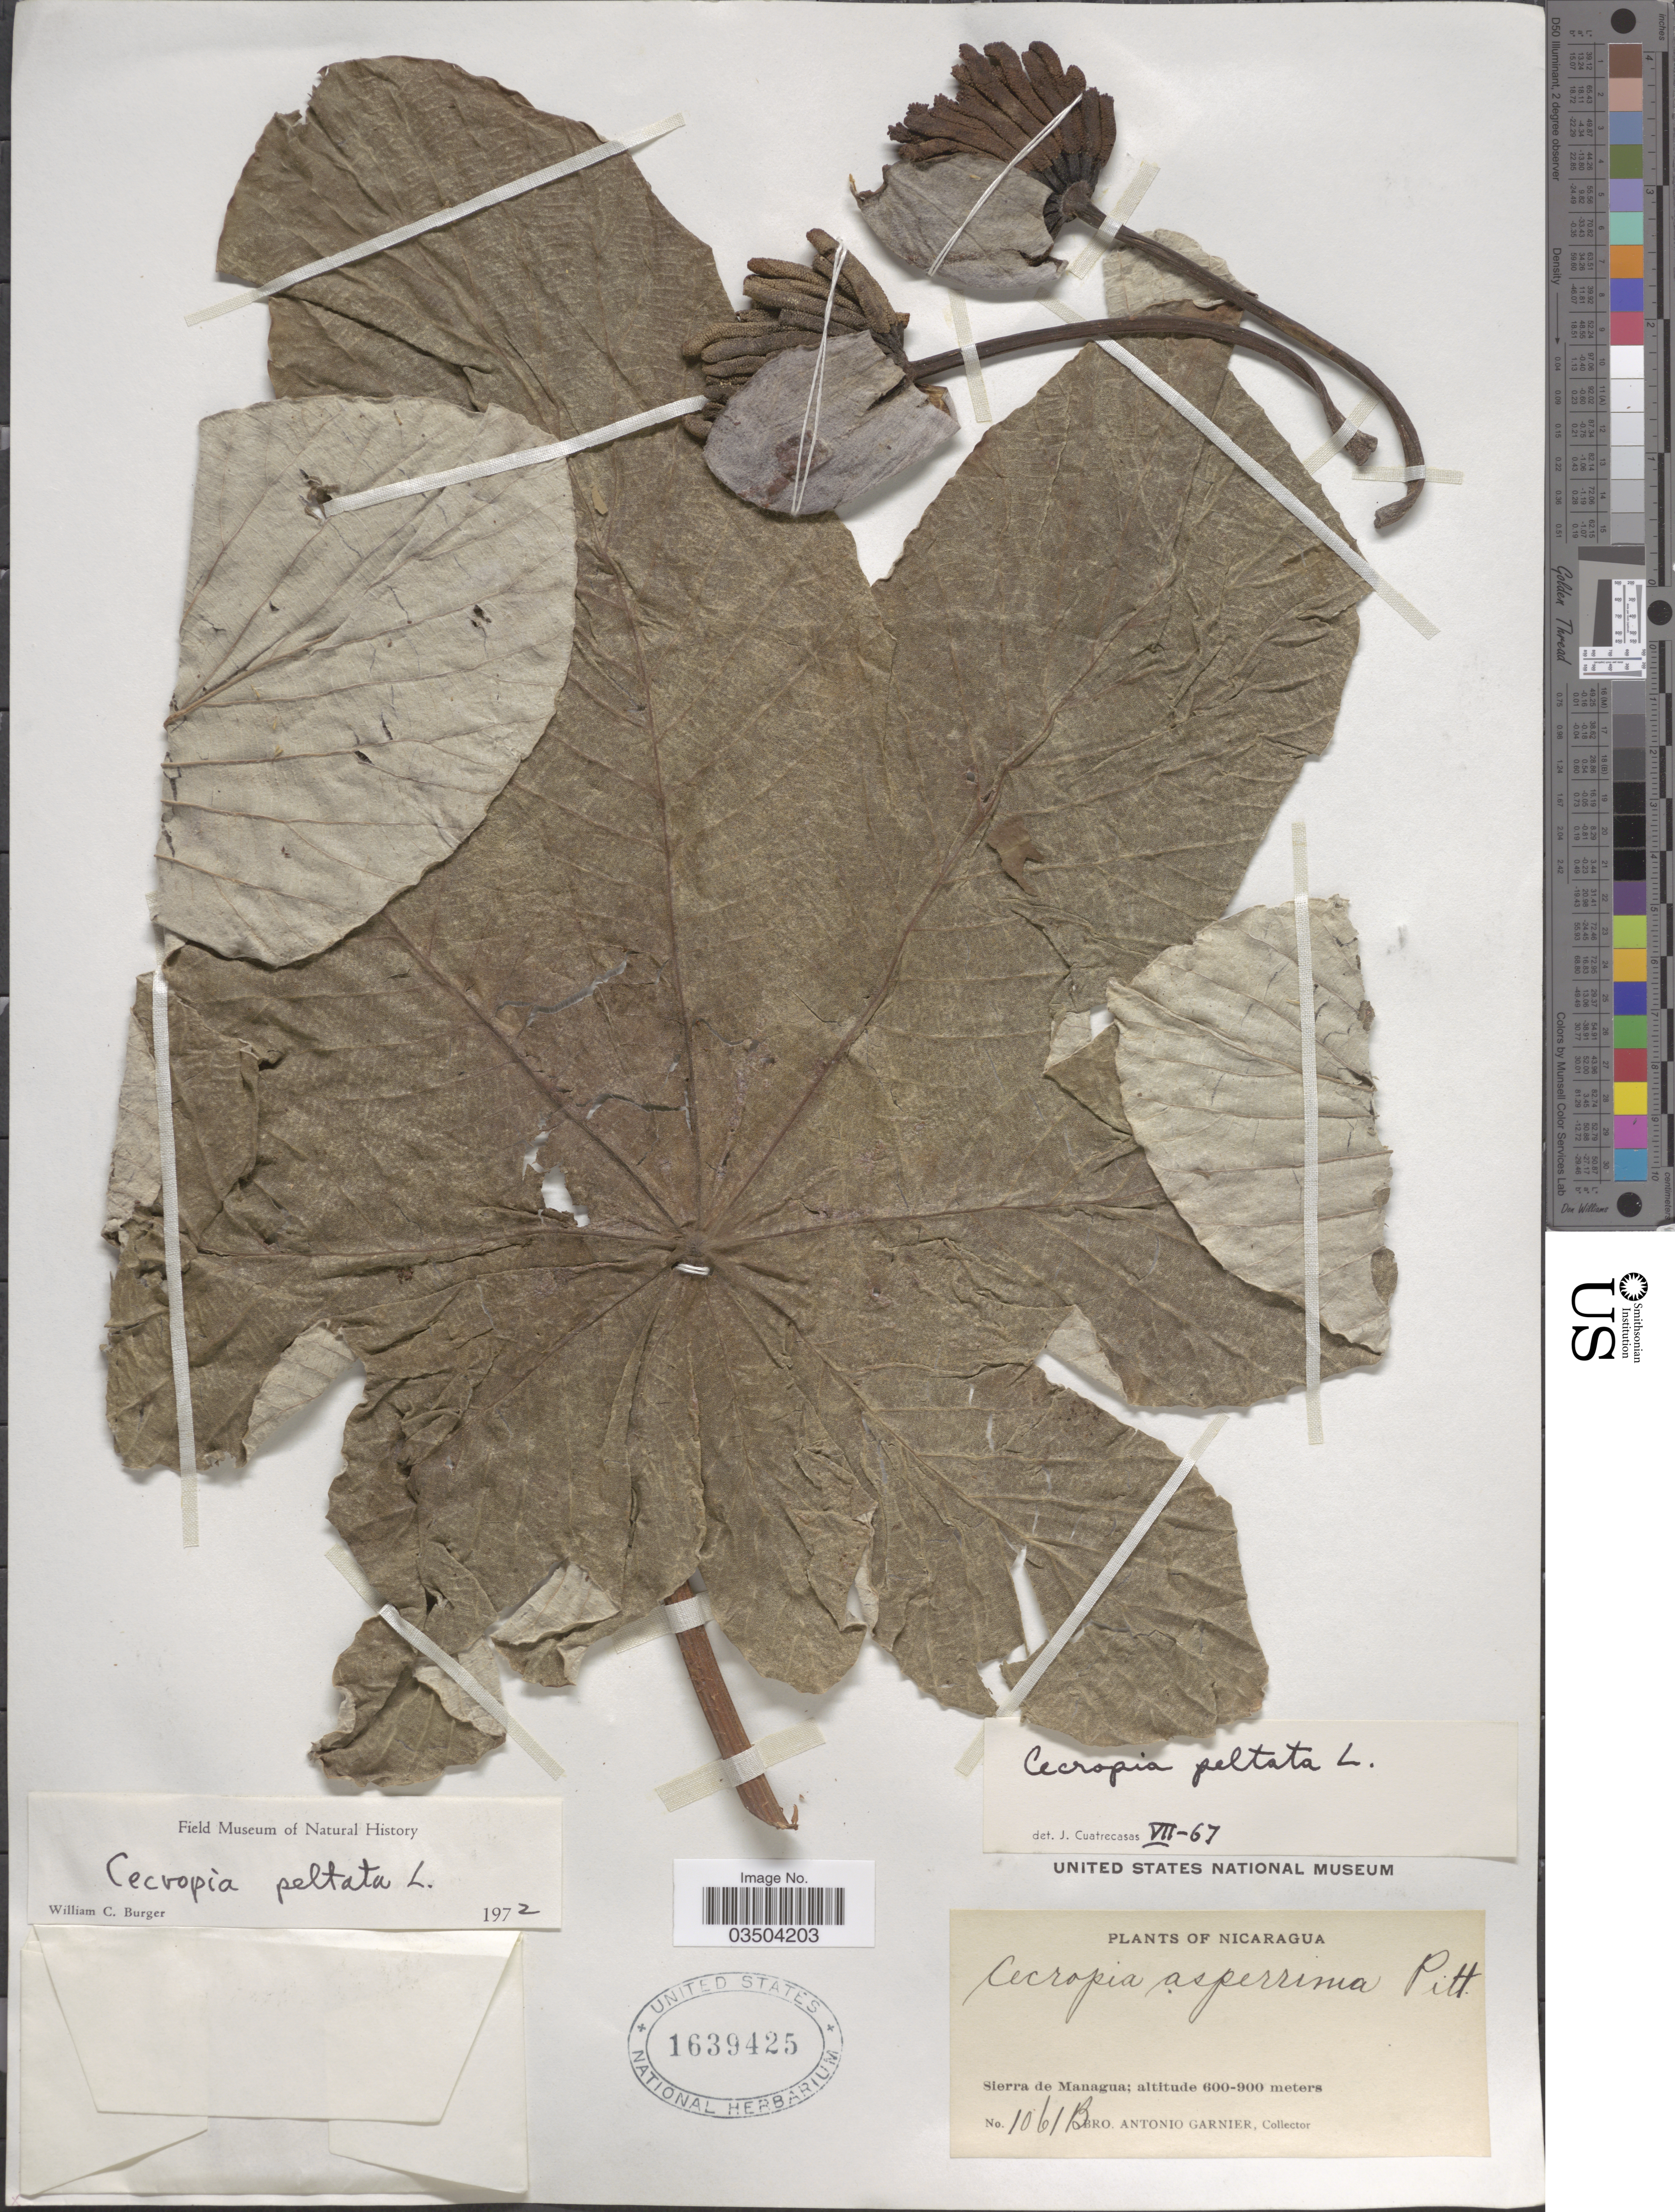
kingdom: Plantae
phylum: Tracheophyta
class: Magnoliopsida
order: Rosales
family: Urticaceae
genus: Cecropia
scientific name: Cecropia peltata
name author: L.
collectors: Bro. A. Garnier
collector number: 1061B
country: Nicaragua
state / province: Managua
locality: Sierra de Managua.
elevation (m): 600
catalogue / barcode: US 1639425